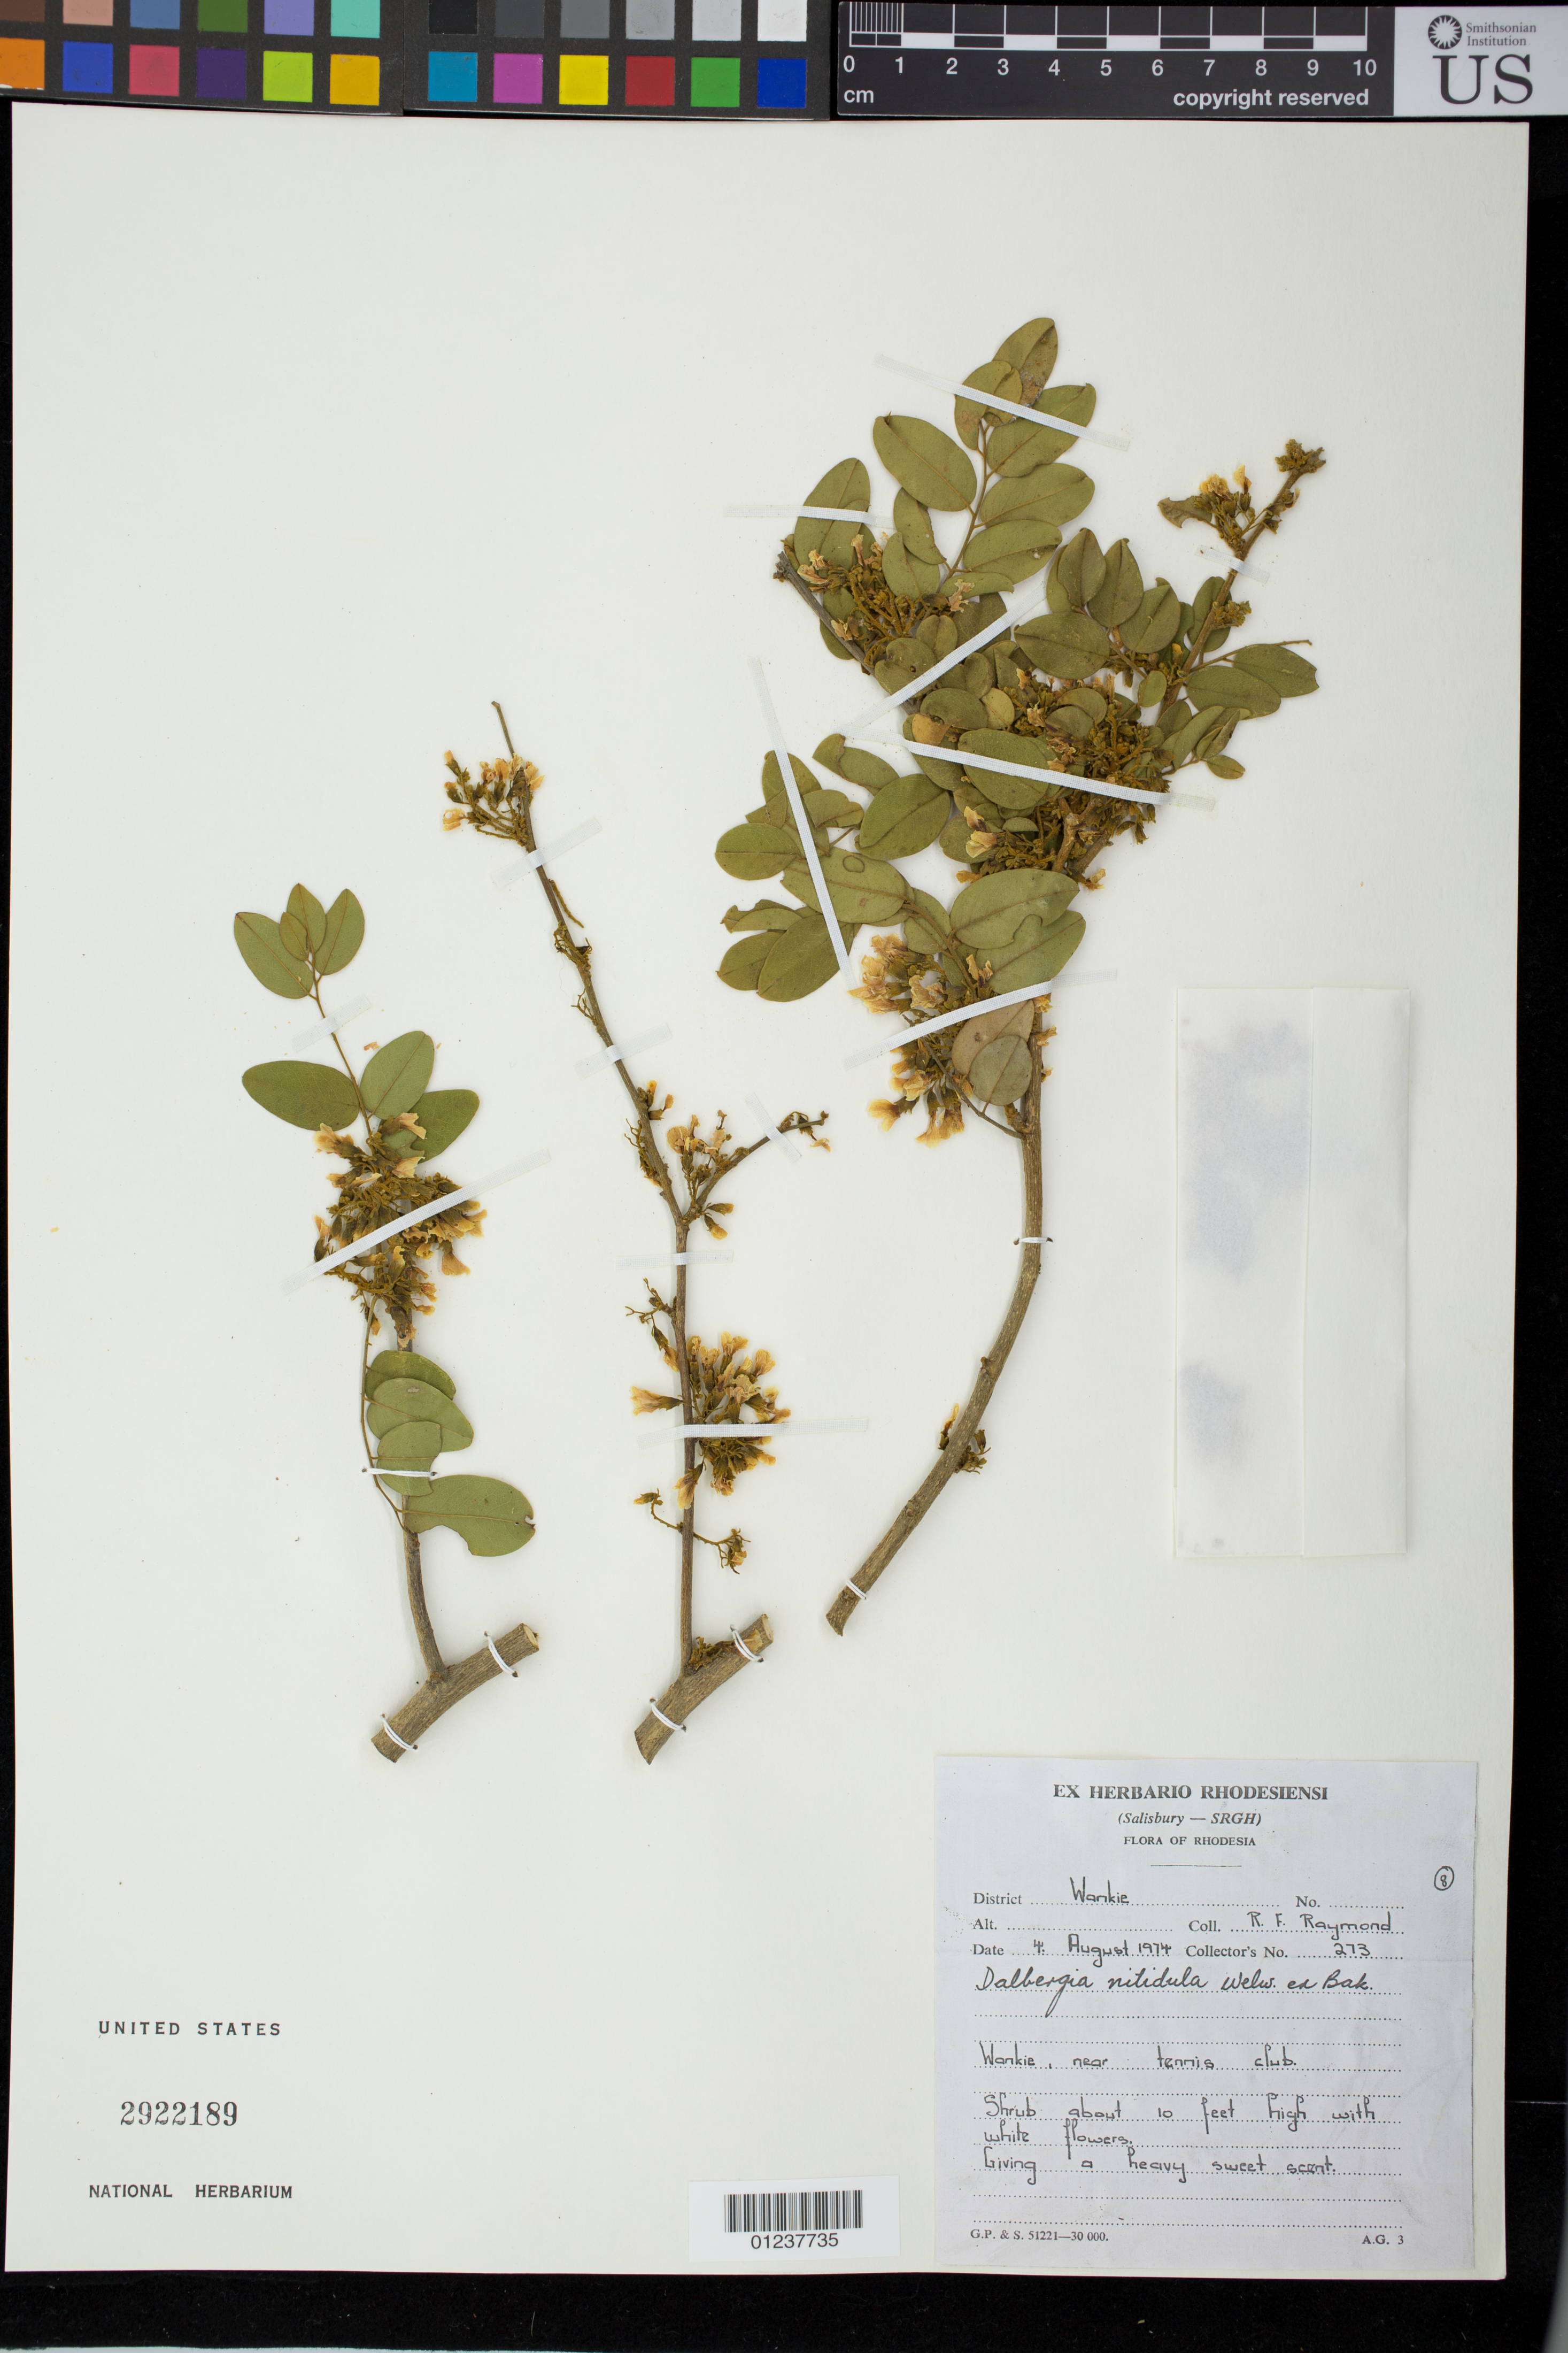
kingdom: Plantae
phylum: Tracheophyta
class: Magnoliopsida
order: Fabales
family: Fabaceae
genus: Dalbergia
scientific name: Dalbergia nitidula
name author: Welw. ex Baker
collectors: R. Raymond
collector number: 273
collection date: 1974-08-04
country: Zimbabwe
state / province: Matabeleland North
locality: Wankie, near tennis club.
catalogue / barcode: US 2922189